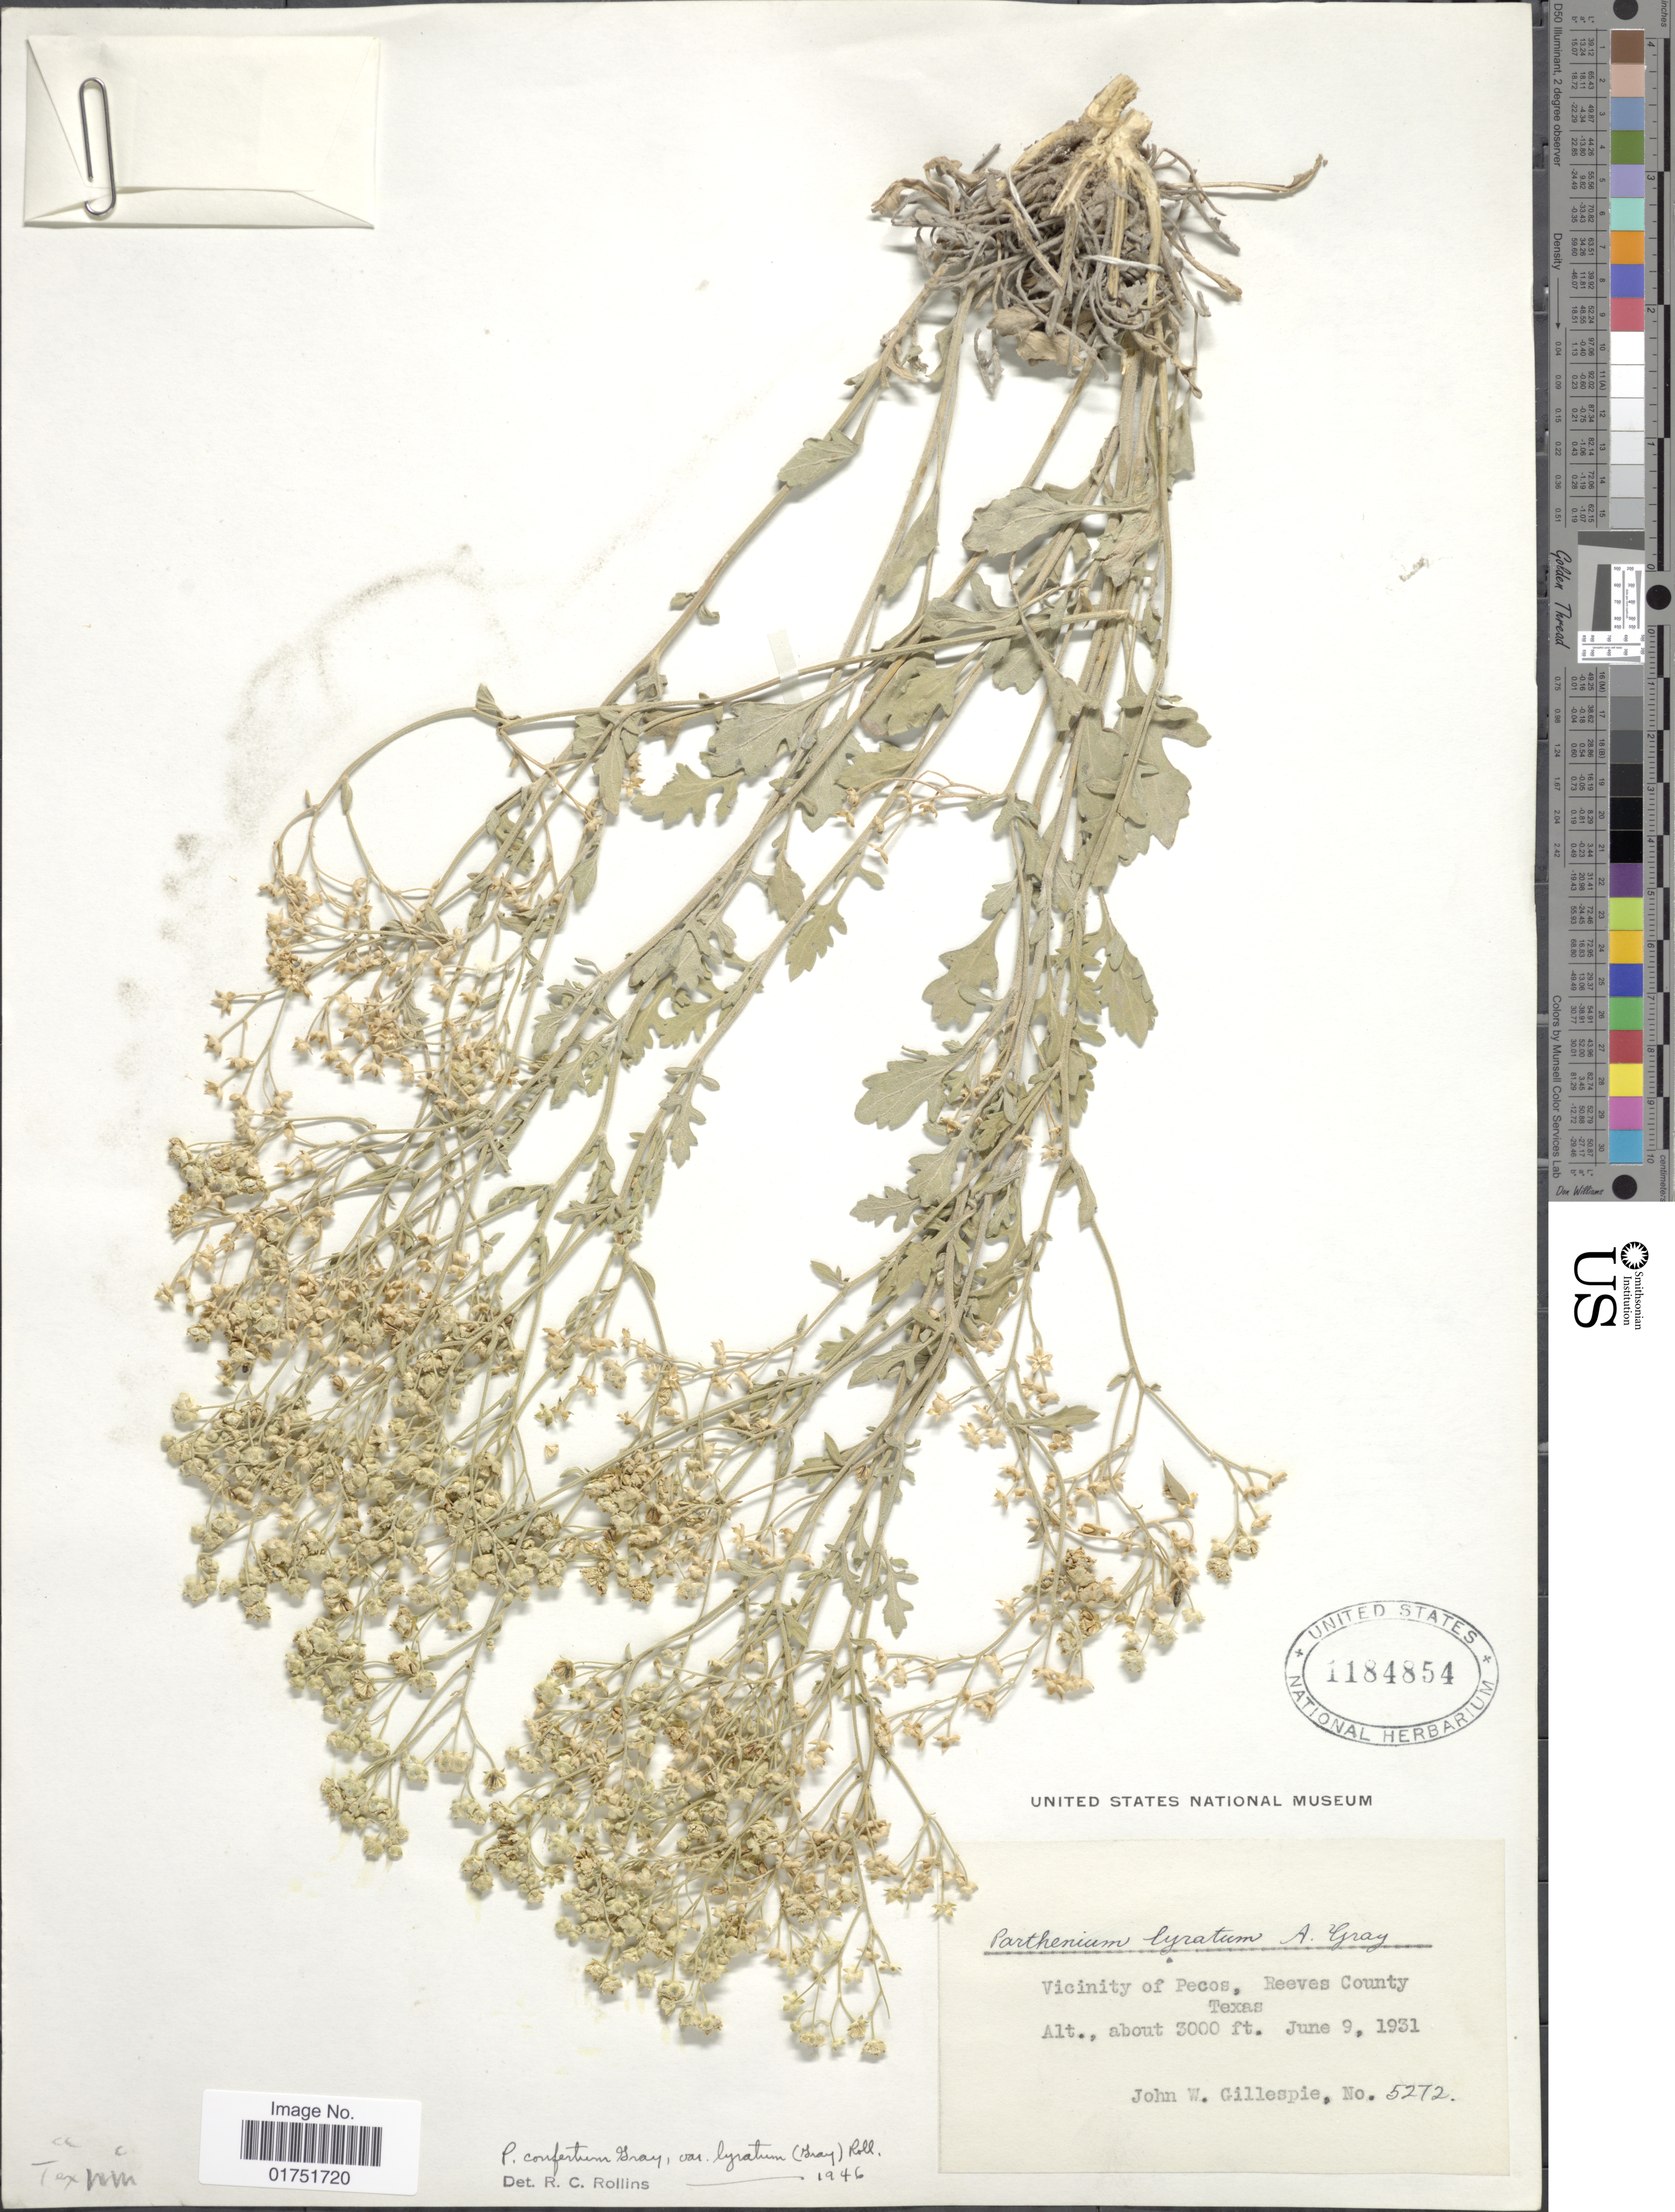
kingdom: Plantae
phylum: Tracheophyta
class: Magnoliopsida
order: Asterales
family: Asteraceae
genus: Parthenium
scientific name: Parthenium confertum var. lyratum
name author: (A. Gray) Rollins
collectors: J. W. Gillespie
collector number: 5272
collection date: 1931-06-09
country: United States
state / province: Texas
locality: Vicinity of Pecos, Reeves County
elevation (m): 914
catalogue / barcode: US 1184854